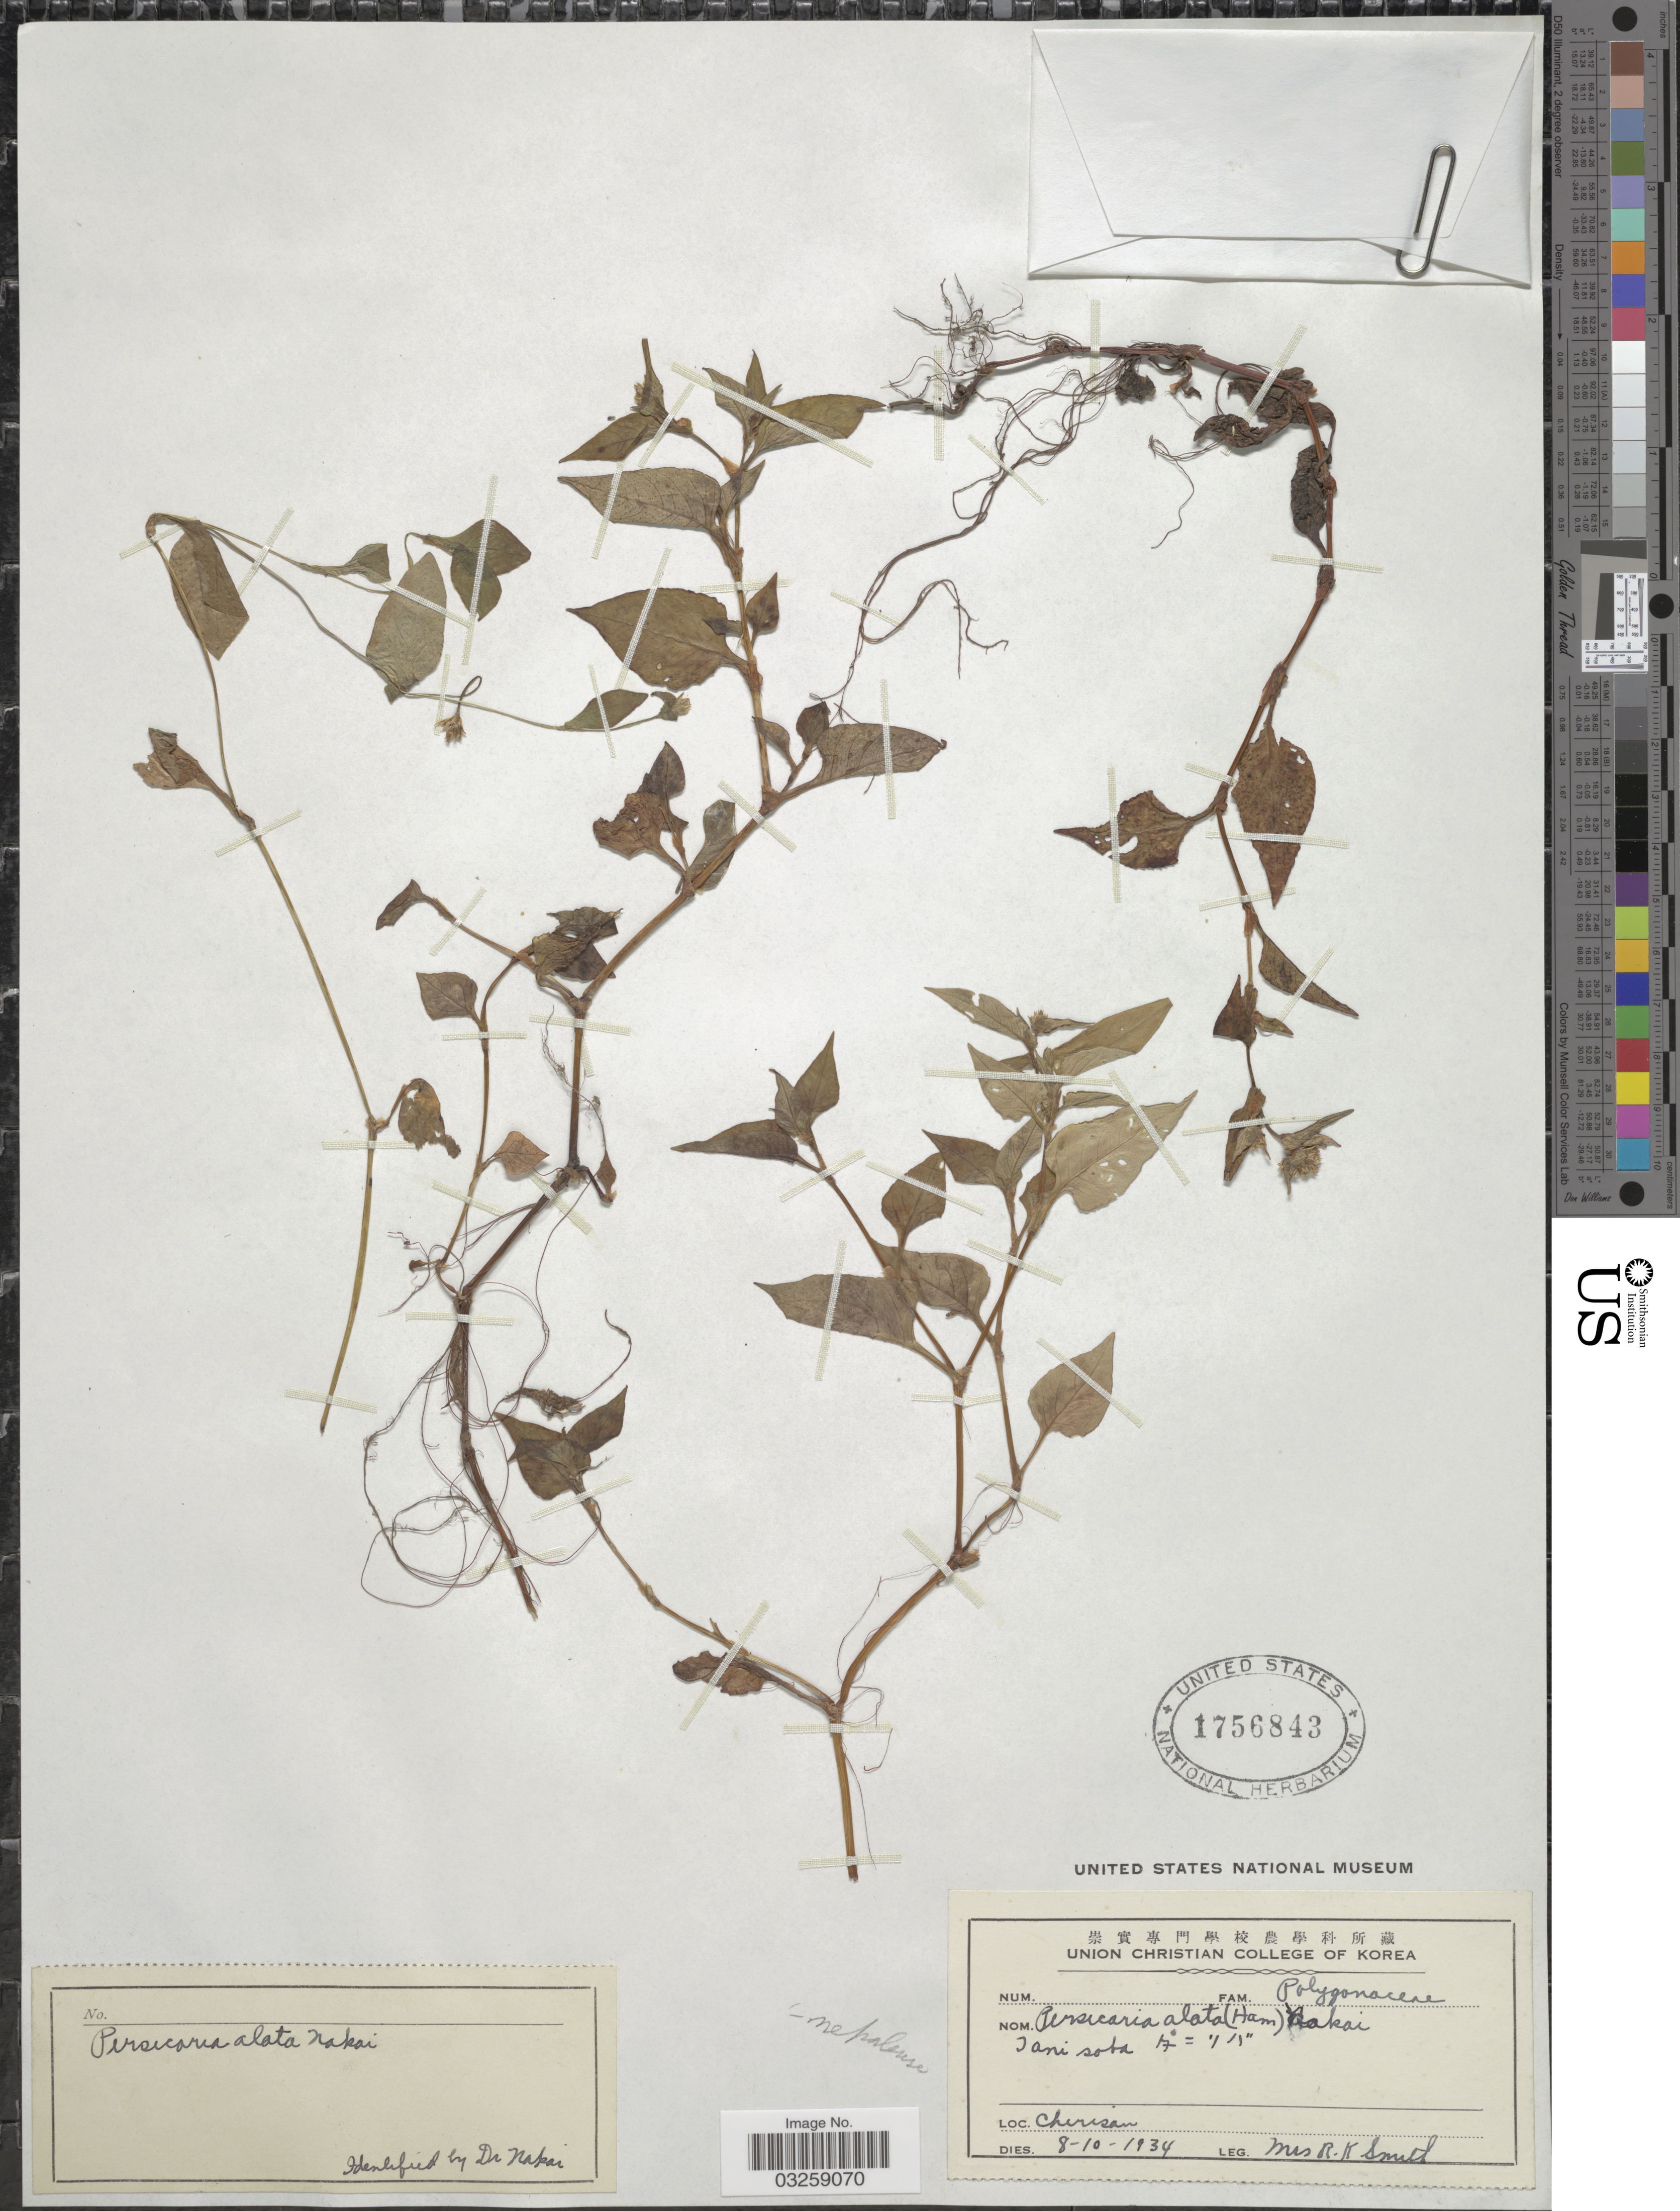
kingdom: Plantae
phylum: Tracheophyta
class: Magnoliopsida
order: Caryophyllales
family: Polygonaceae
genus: Polygonum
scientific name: Polygonum nepalense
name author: Meisn.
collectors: R. Smith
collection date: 1934-10-08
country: South Korea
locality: Cherisan.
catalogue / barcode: US 1756843